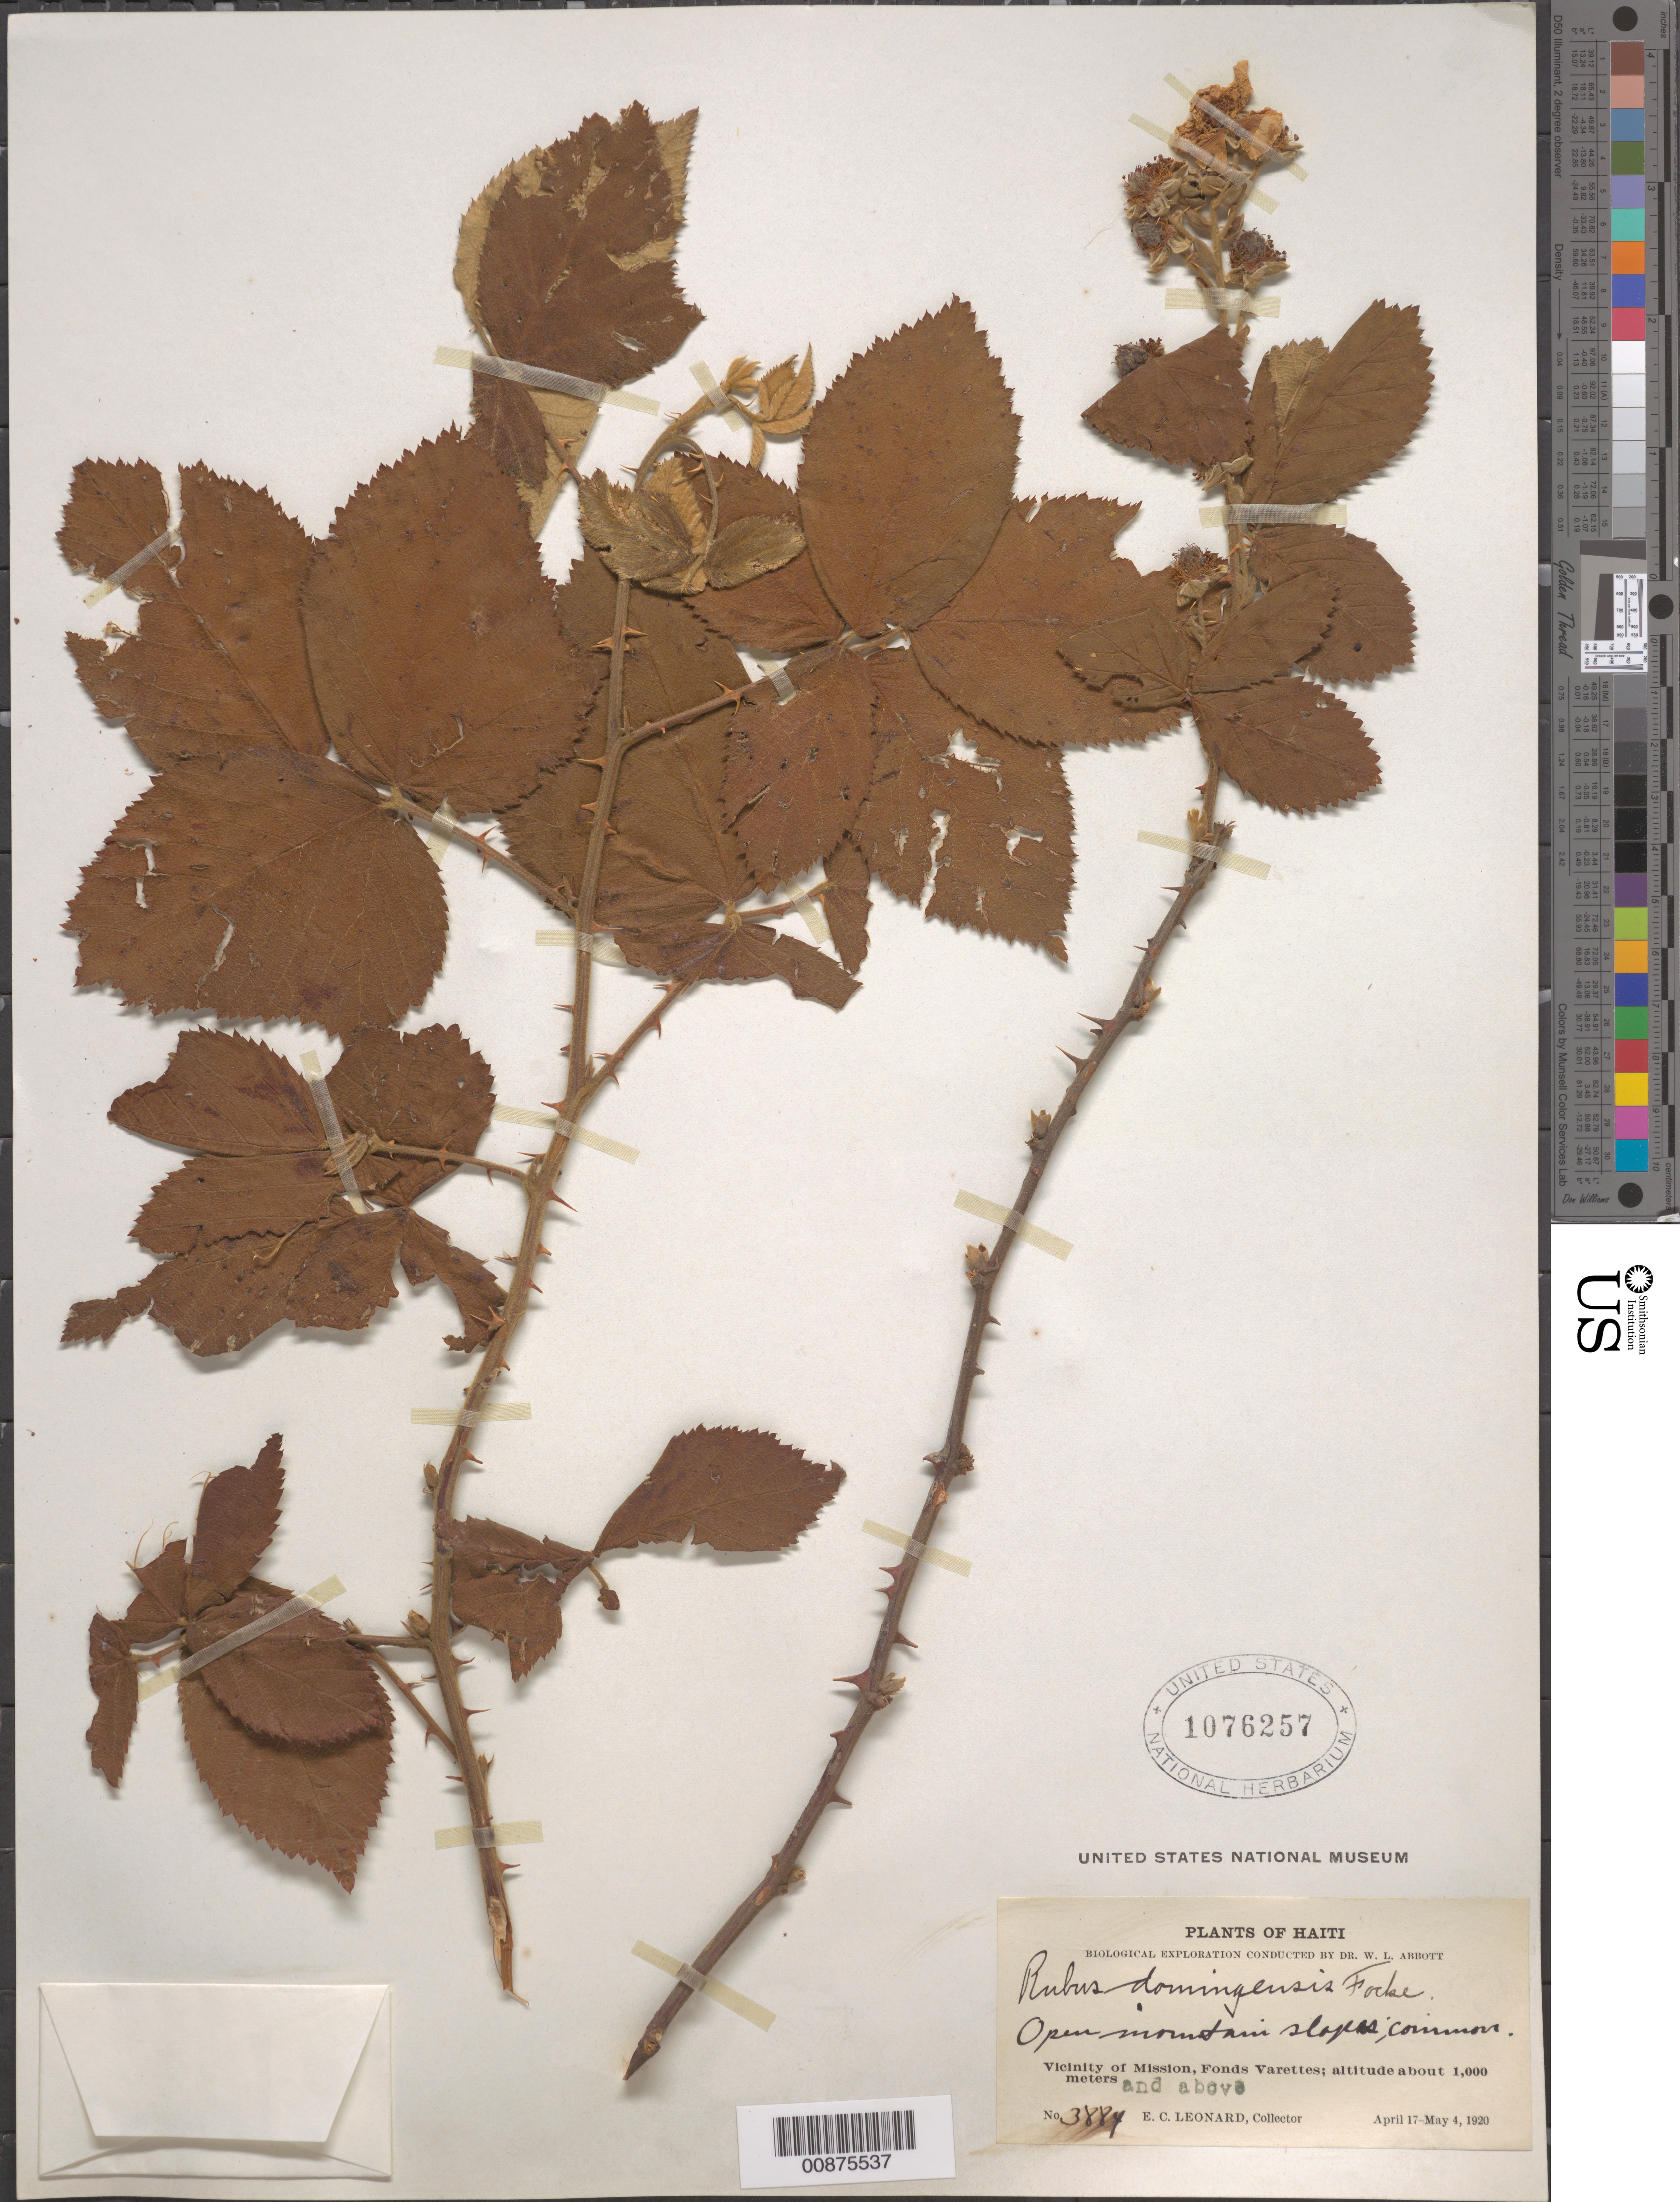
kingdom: Plantae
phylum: Tracheophyta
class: Magnoliopsida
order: Rosales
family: Rosaceae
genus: Rubus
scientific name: Rubus domingensis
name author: Focke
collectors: E. C. Leonard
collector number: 3884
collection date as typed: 17 Apr 1920 to 04 May 1920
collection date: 1920-04-17/1920-05-04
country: Haiti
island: Hispaniola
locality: Vicinity of Mission, Fonds Varettes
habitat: Open mountain slopes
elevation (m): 1000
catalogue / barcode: US 1076257